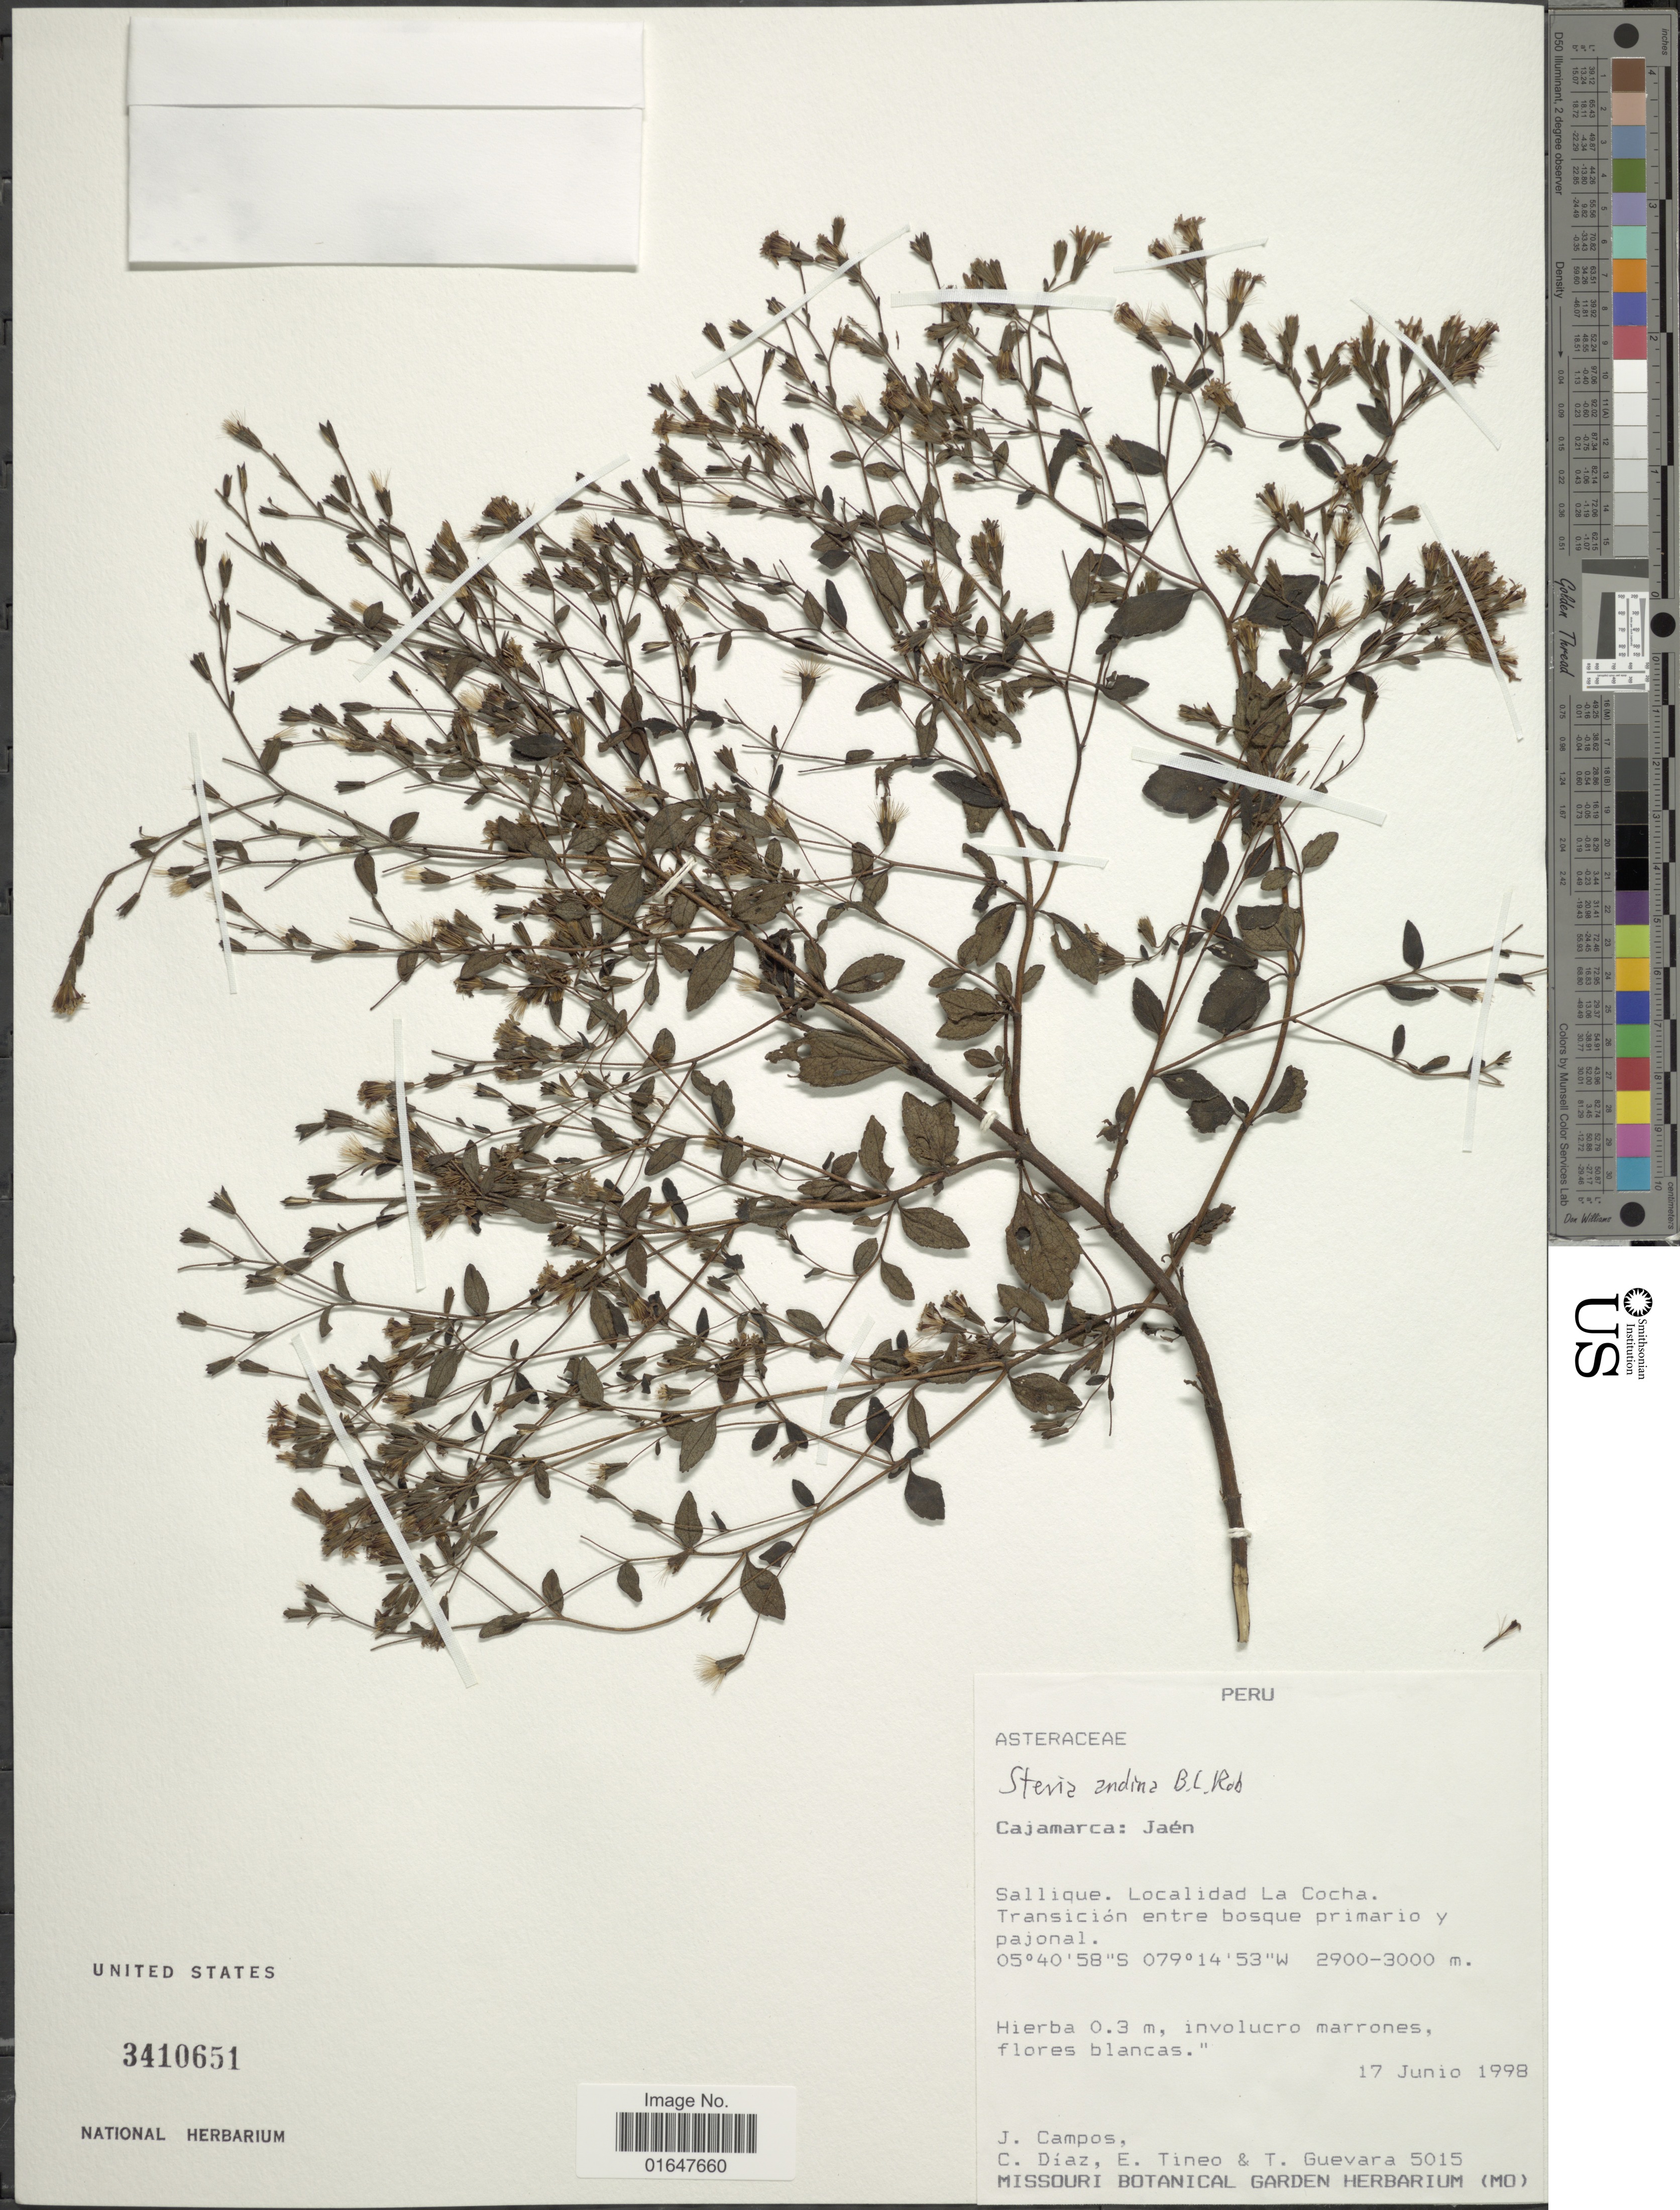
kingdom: Plantae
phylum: Tracheophyta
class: Magnoliopsida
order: Asterales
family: Asteraceae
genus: Stevia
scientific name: Stevia andina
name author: B.L. Rob.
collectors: J. Campos, C. Díaz, E. Tineo & T. Guevara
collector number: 5015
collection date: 1998-06-17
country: Peru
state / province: Cajamarca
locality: Jaen, Sallique, La Cocha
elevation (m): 2900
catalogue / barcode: US 3410651